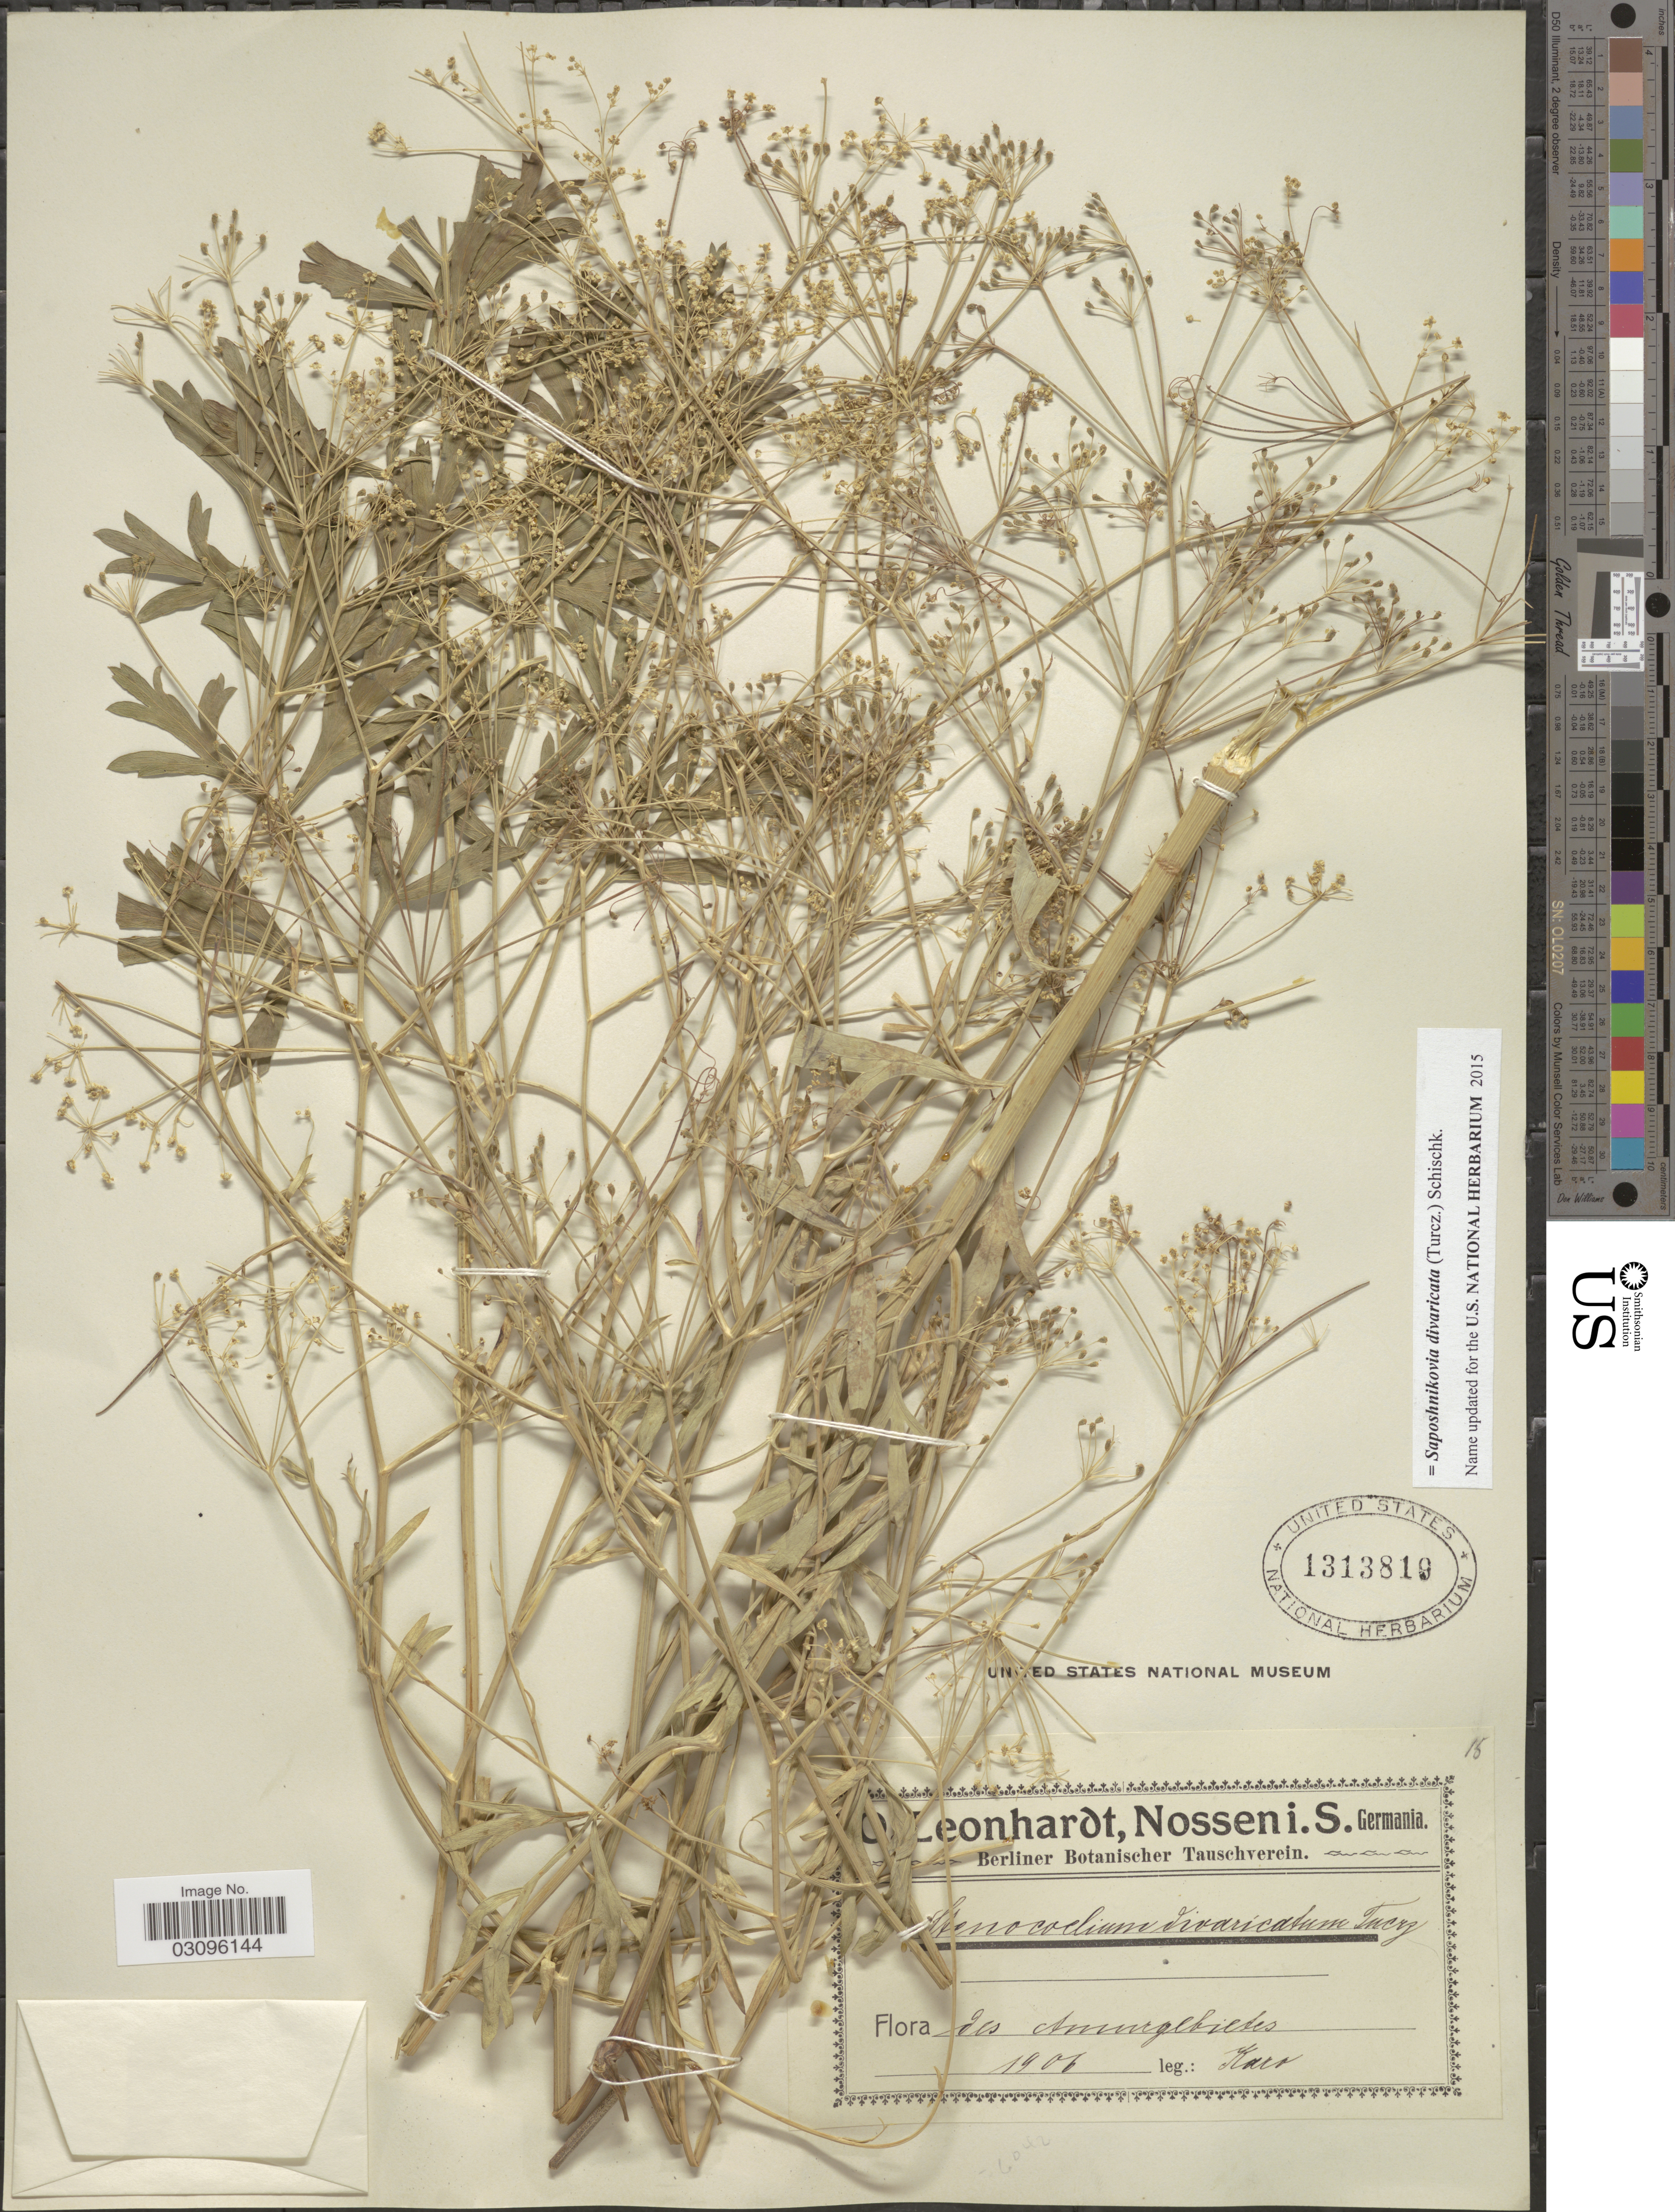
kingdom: Plantae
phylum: Tracheophyta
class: Magnoliopsida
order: Apiales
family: Apiaceae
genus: Saposhnikovia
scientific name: Saposhnikovia divaricata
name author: (Turcz.) Schischk.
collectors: Karo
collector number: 15?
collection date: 1906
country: Russian Federation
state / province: Amur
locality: Des Amurgebietes.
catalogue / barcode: US 1313819